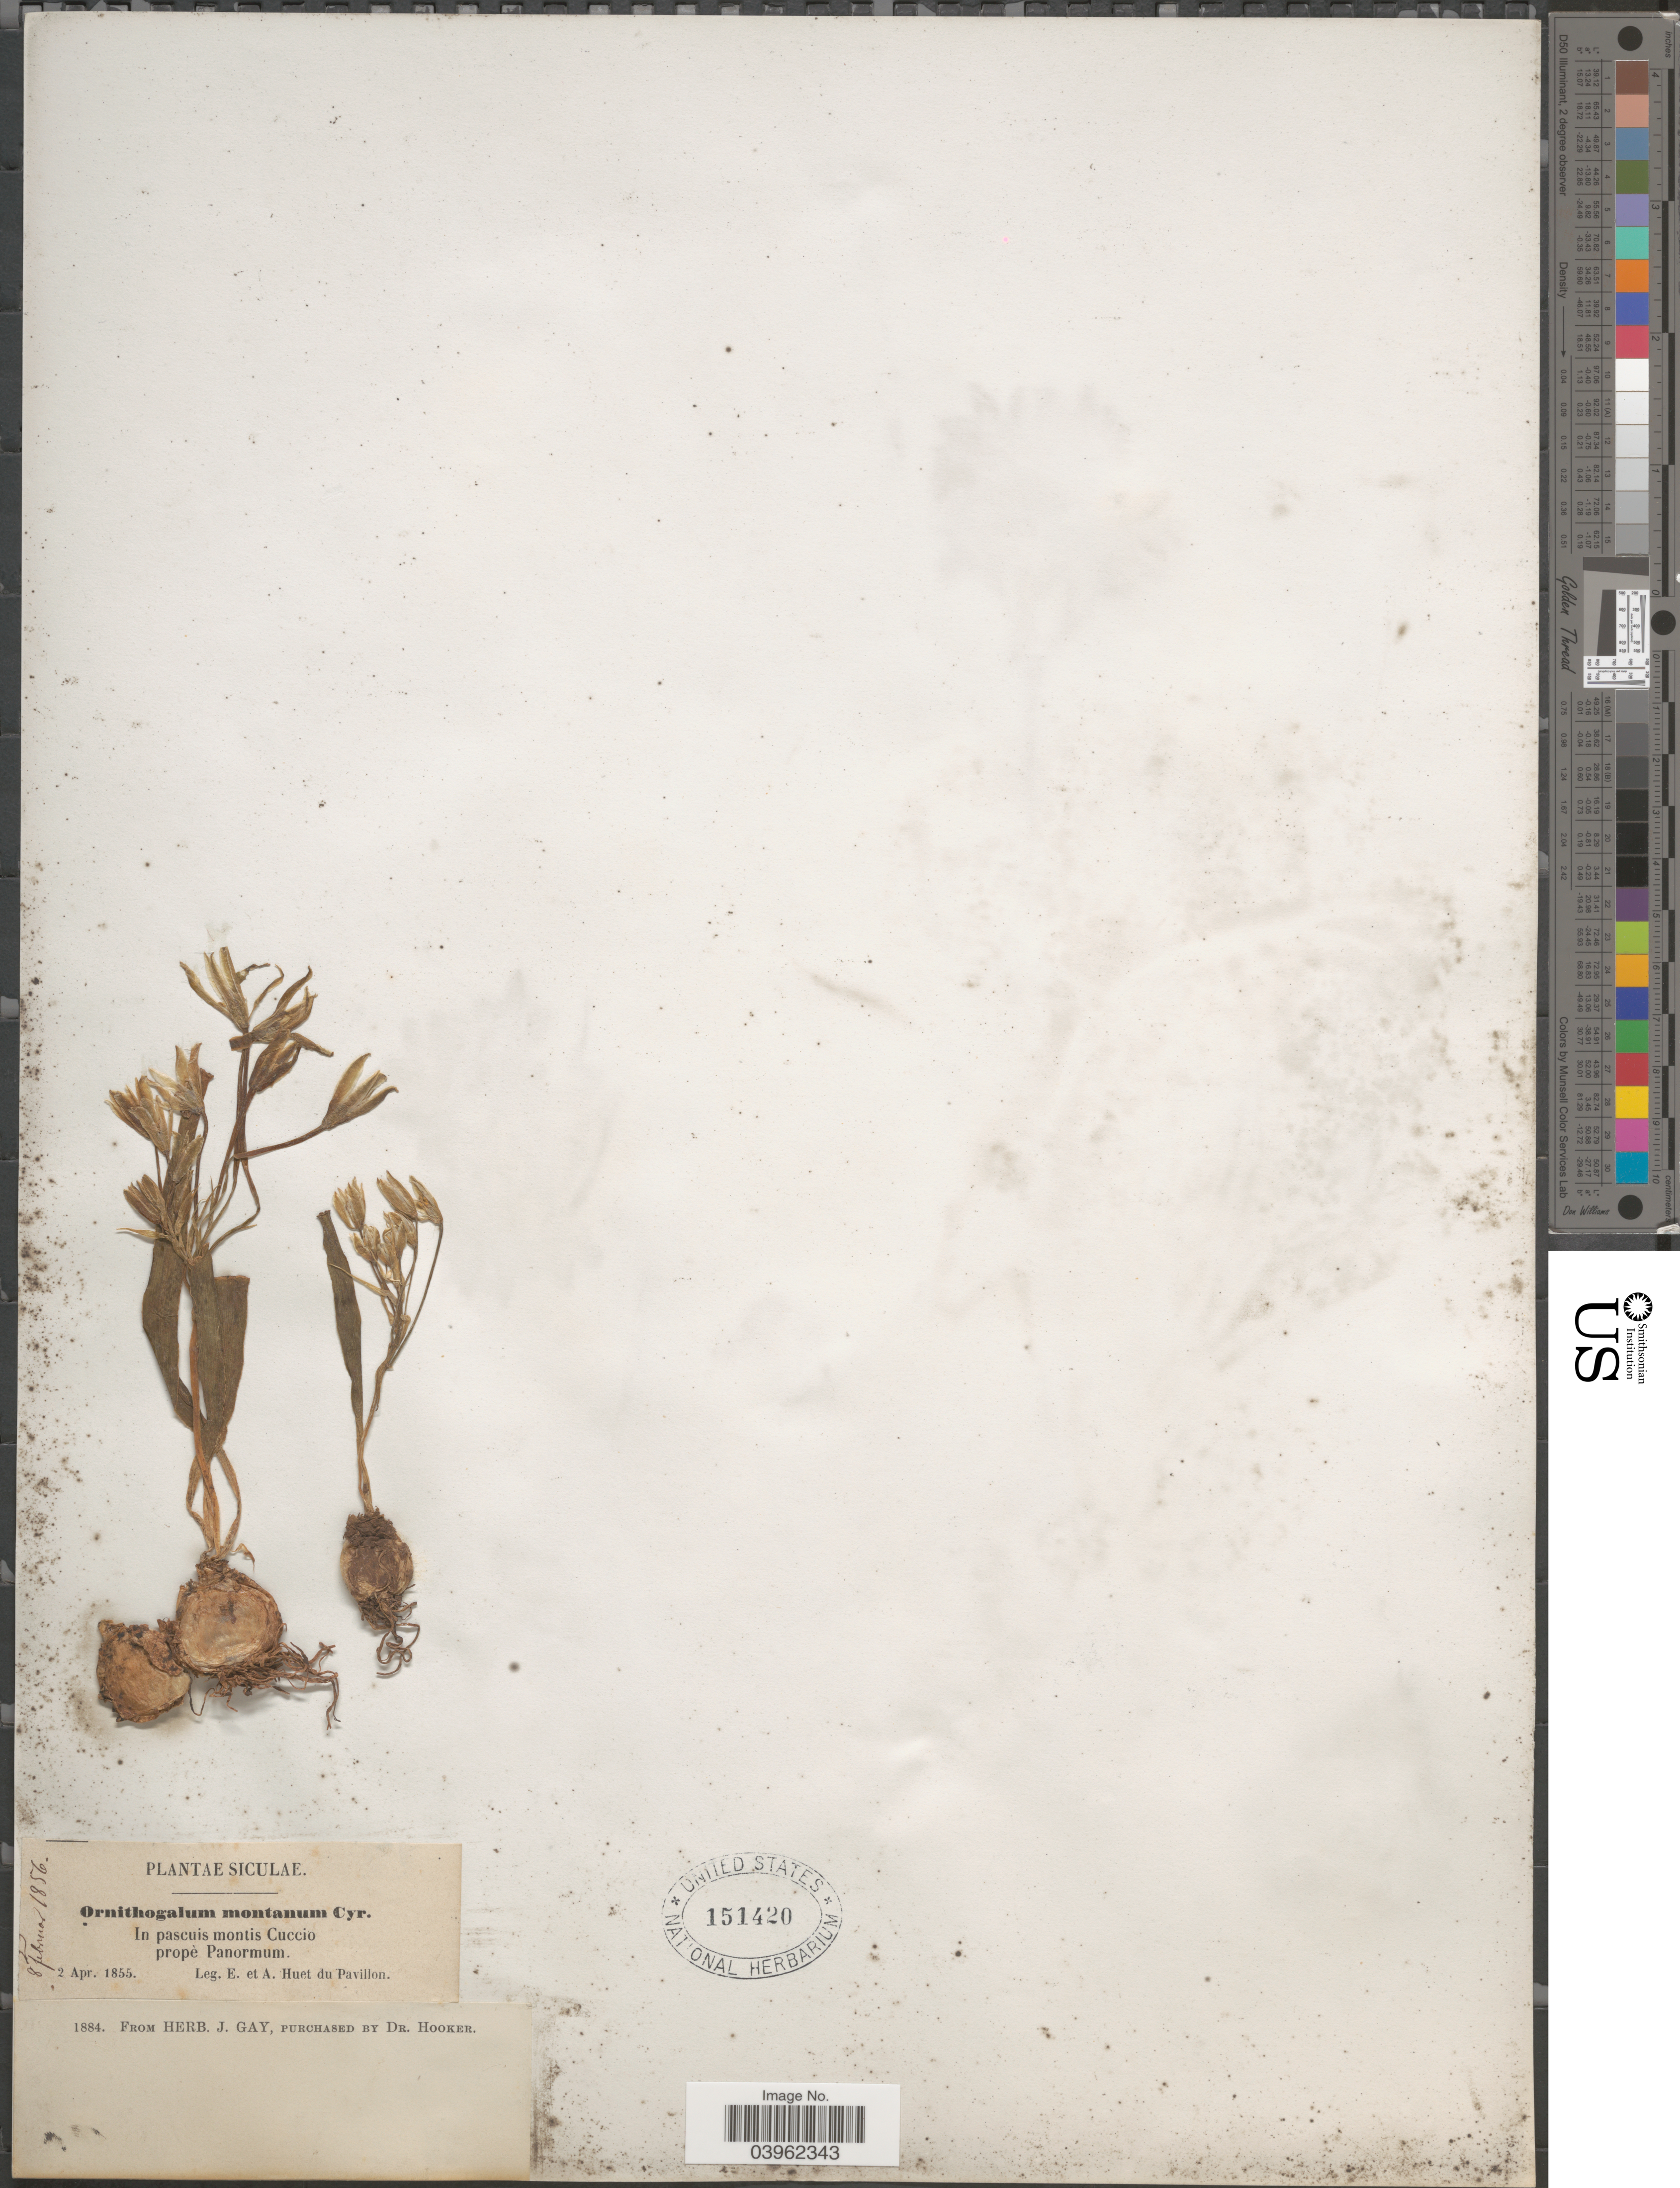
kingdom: Plantae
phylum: Tracheophyta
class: Liliopsida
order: Asparagales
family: Asparagaceae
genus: Ornithogalum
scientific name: Ornithogalum montanum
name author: Cirillo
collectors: E. Huet du Pavillon & A. Huet du Pavillon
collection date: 1855-04-02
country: Italy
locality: Siculae. In pascuis montis Cuccio propè Panormum.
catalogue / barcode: US 151420